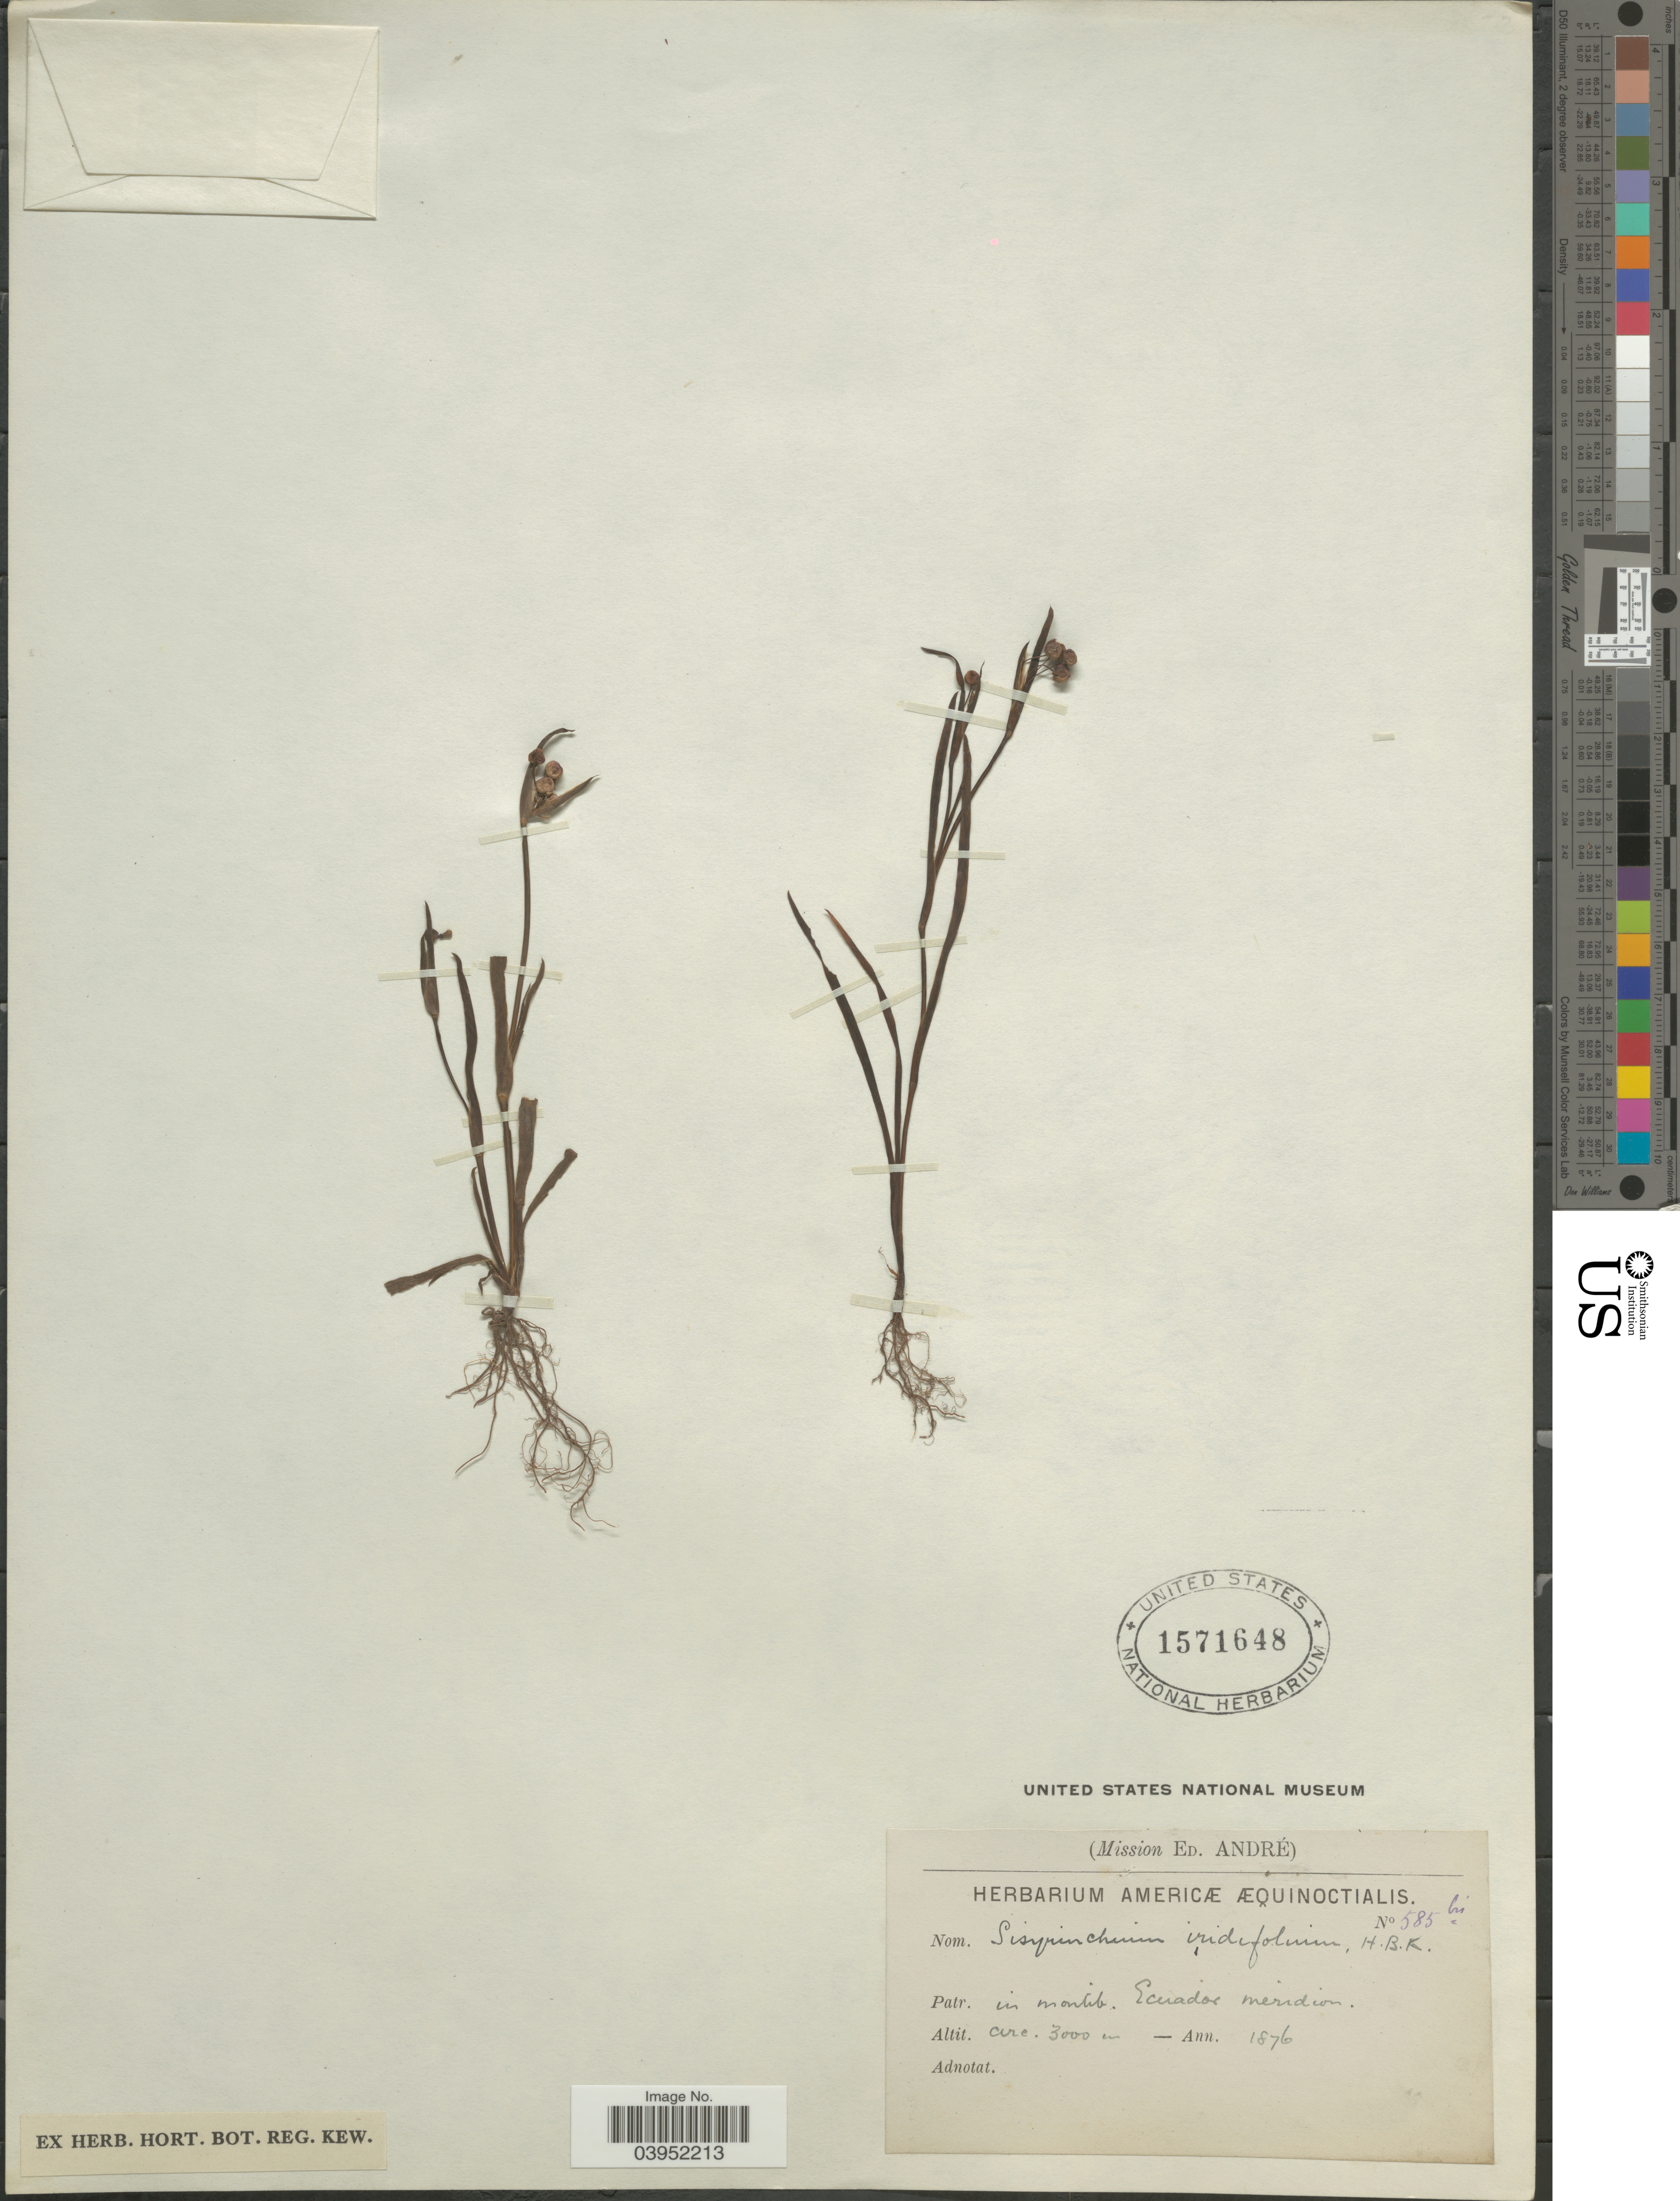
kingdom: Plantae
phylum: Tracheophyta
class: Liliopsida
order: Asparagales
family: Iridaceae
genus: Sisyrinchium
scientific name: Sisyrinchium micranthum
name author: Cav.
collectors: É. F. André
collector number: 585bis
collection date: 1876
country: Ecuador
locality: In montib. Ecuador meridion.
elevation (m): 3000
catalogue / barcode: US 1571648